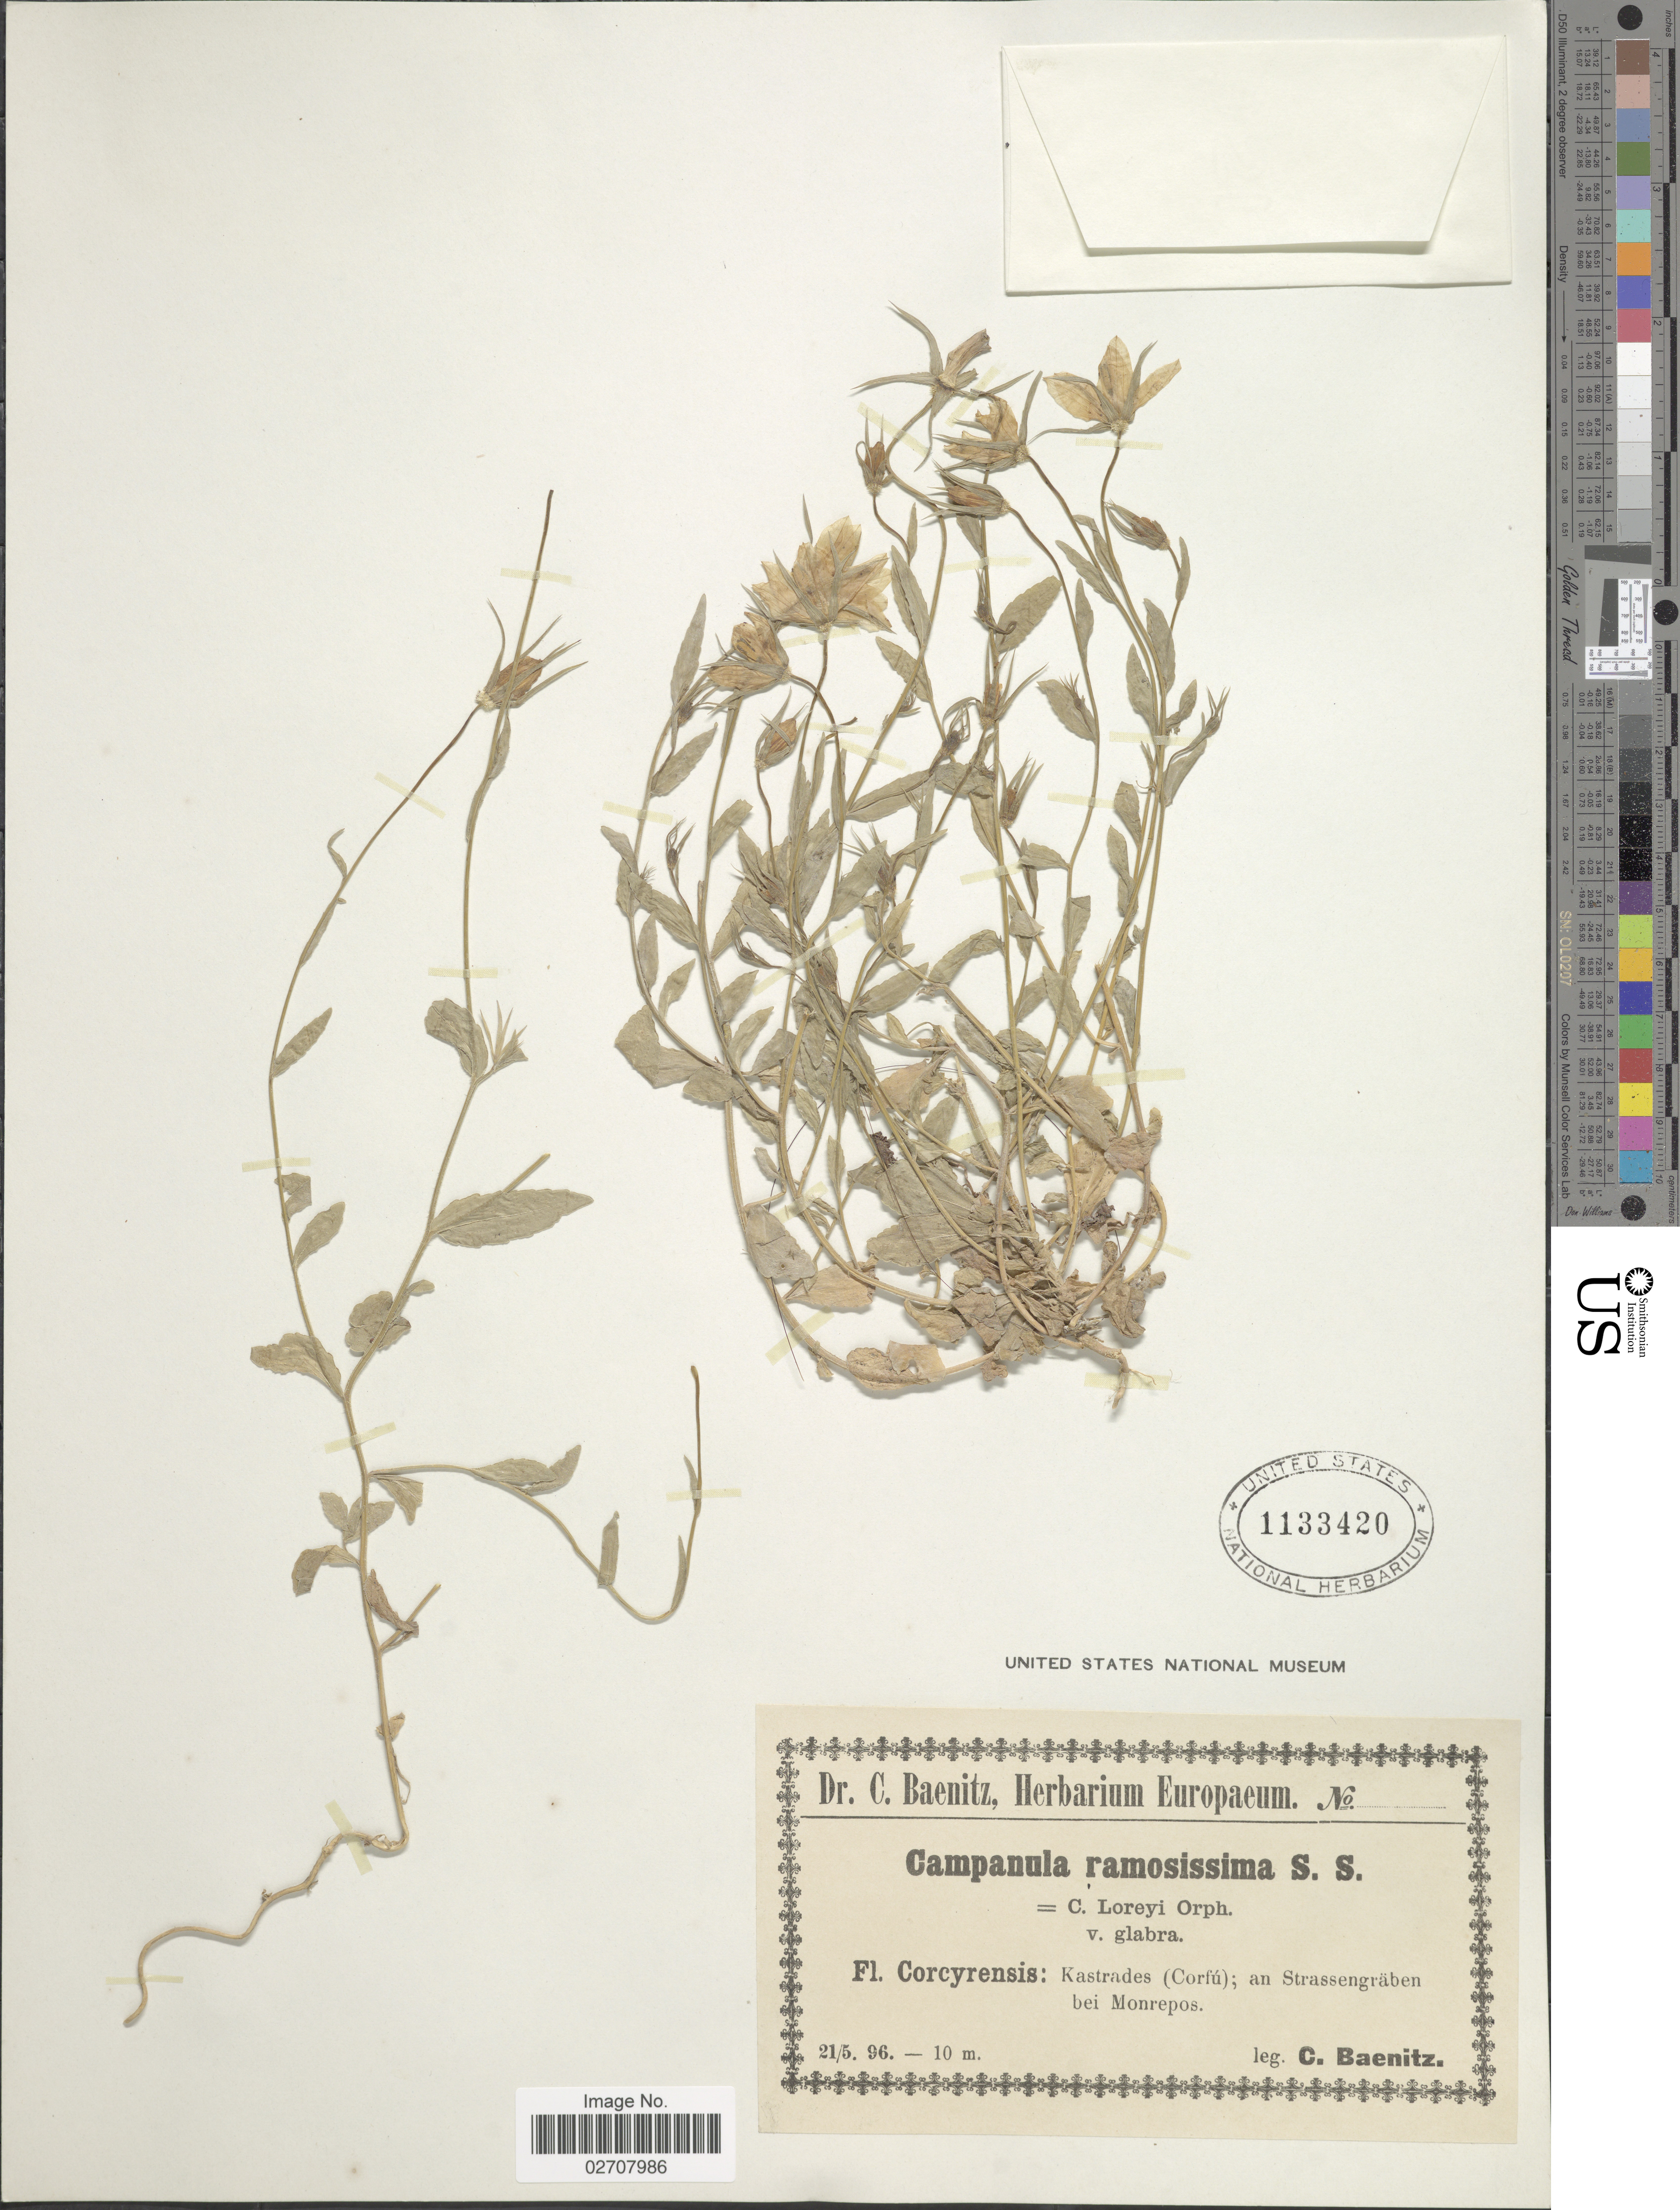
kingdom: Plantae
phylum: Tracheophyta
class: Magnoliopsida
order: Asterales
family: Campanulaceae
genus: Campanula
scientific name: Campanula ramosissima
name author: Sm.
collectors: C. G. Baenitz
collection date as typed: Transcribed d/m/y: 21/5/96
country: Greece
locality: Fl. Corcyrensis: Kastrades (Corfu); an Strassengraben bei Monrepos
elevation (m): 10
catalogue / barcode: US 1133420